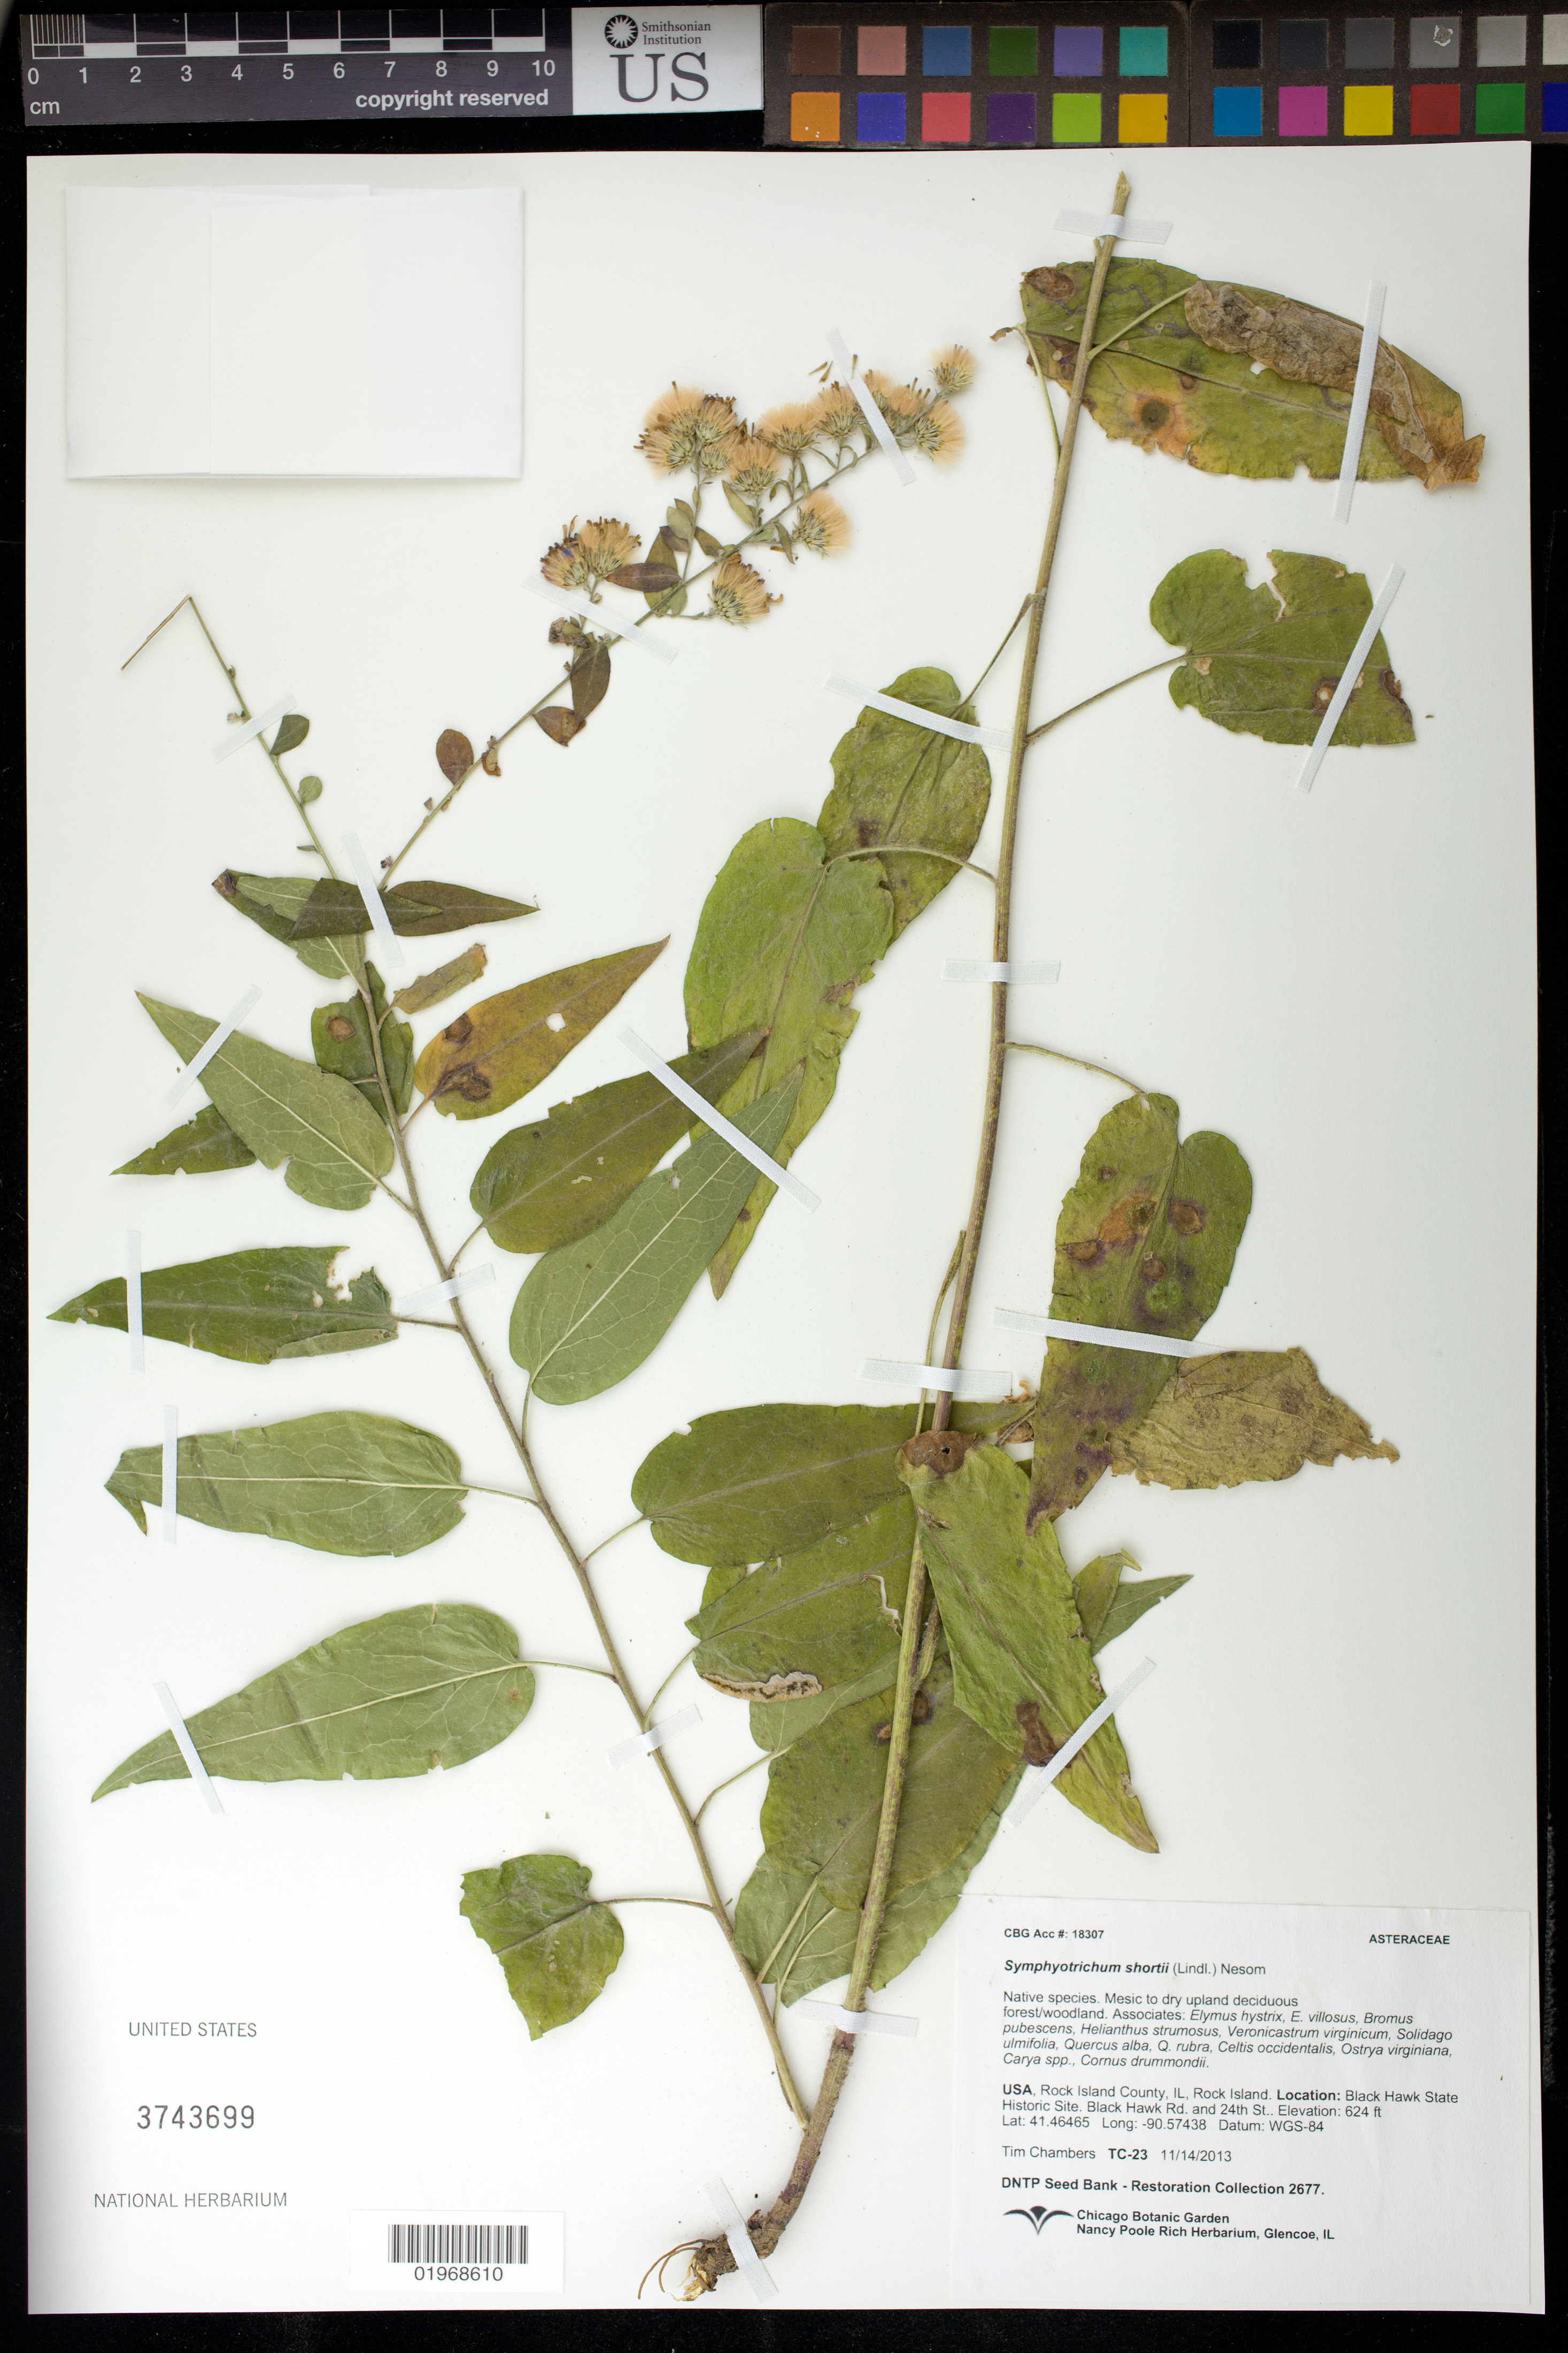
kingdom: Plantae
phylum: Tracheophyta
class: Magnoliopsida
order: Asterales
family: Asteraceae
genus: Symphyotrichum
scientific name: Symphyotrichum shortii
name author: (Lindl.) G.L. Nesom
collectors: T. Chambers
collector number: TC-23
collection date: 2013-11-14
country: United States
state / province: Illinois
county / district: Rock Island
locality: Black Hawk State Historic Site. Black Hawk Rd. and 24th St.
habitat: Mesic to dry upland deciduous forest/ woodland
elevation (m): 190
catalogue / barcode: US 3743699